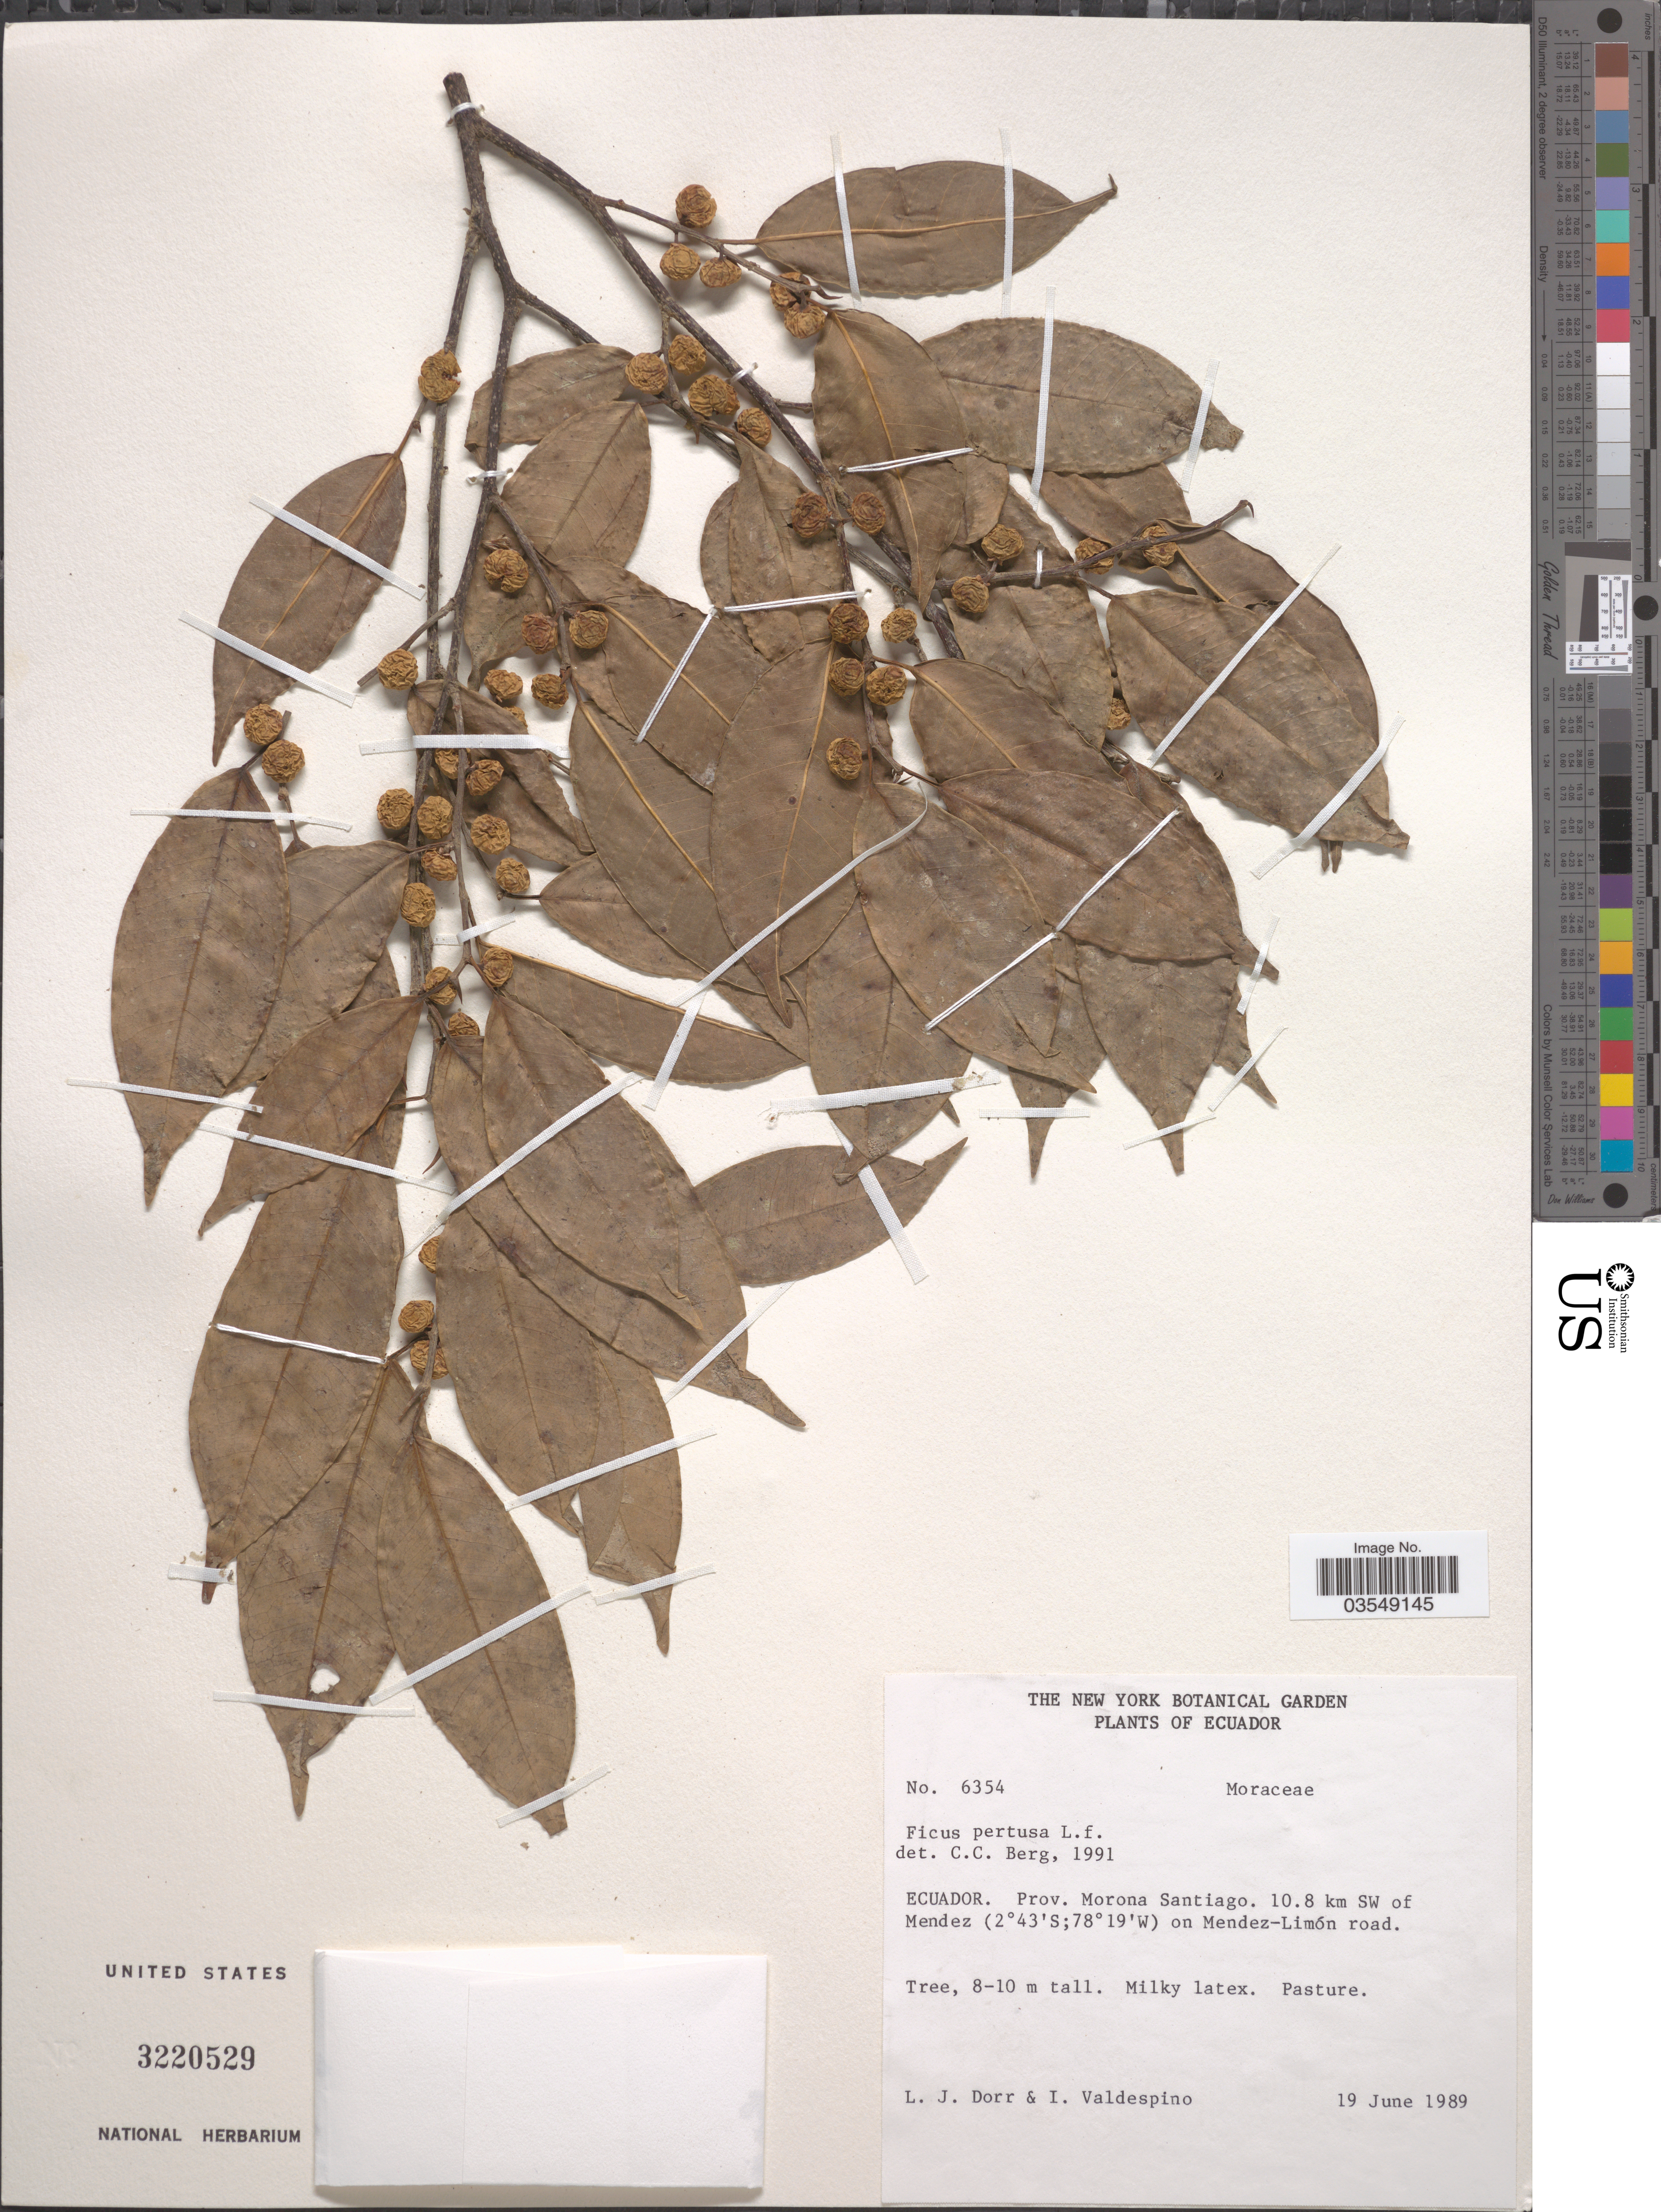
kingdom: Plantae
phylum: Tracheophyta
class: Magnoliopsida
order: Rosales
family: Moraceae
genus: Ficus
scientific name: Ficus pertusa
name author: L. f.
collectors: L. J. Dorr & I. Valdespino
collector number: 6354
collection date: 1989-06-19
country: Ecuador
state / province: Morona-Santiago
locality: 10.8 km SW of Mendez on Mendez-Limón road.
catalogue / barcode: US 3220529